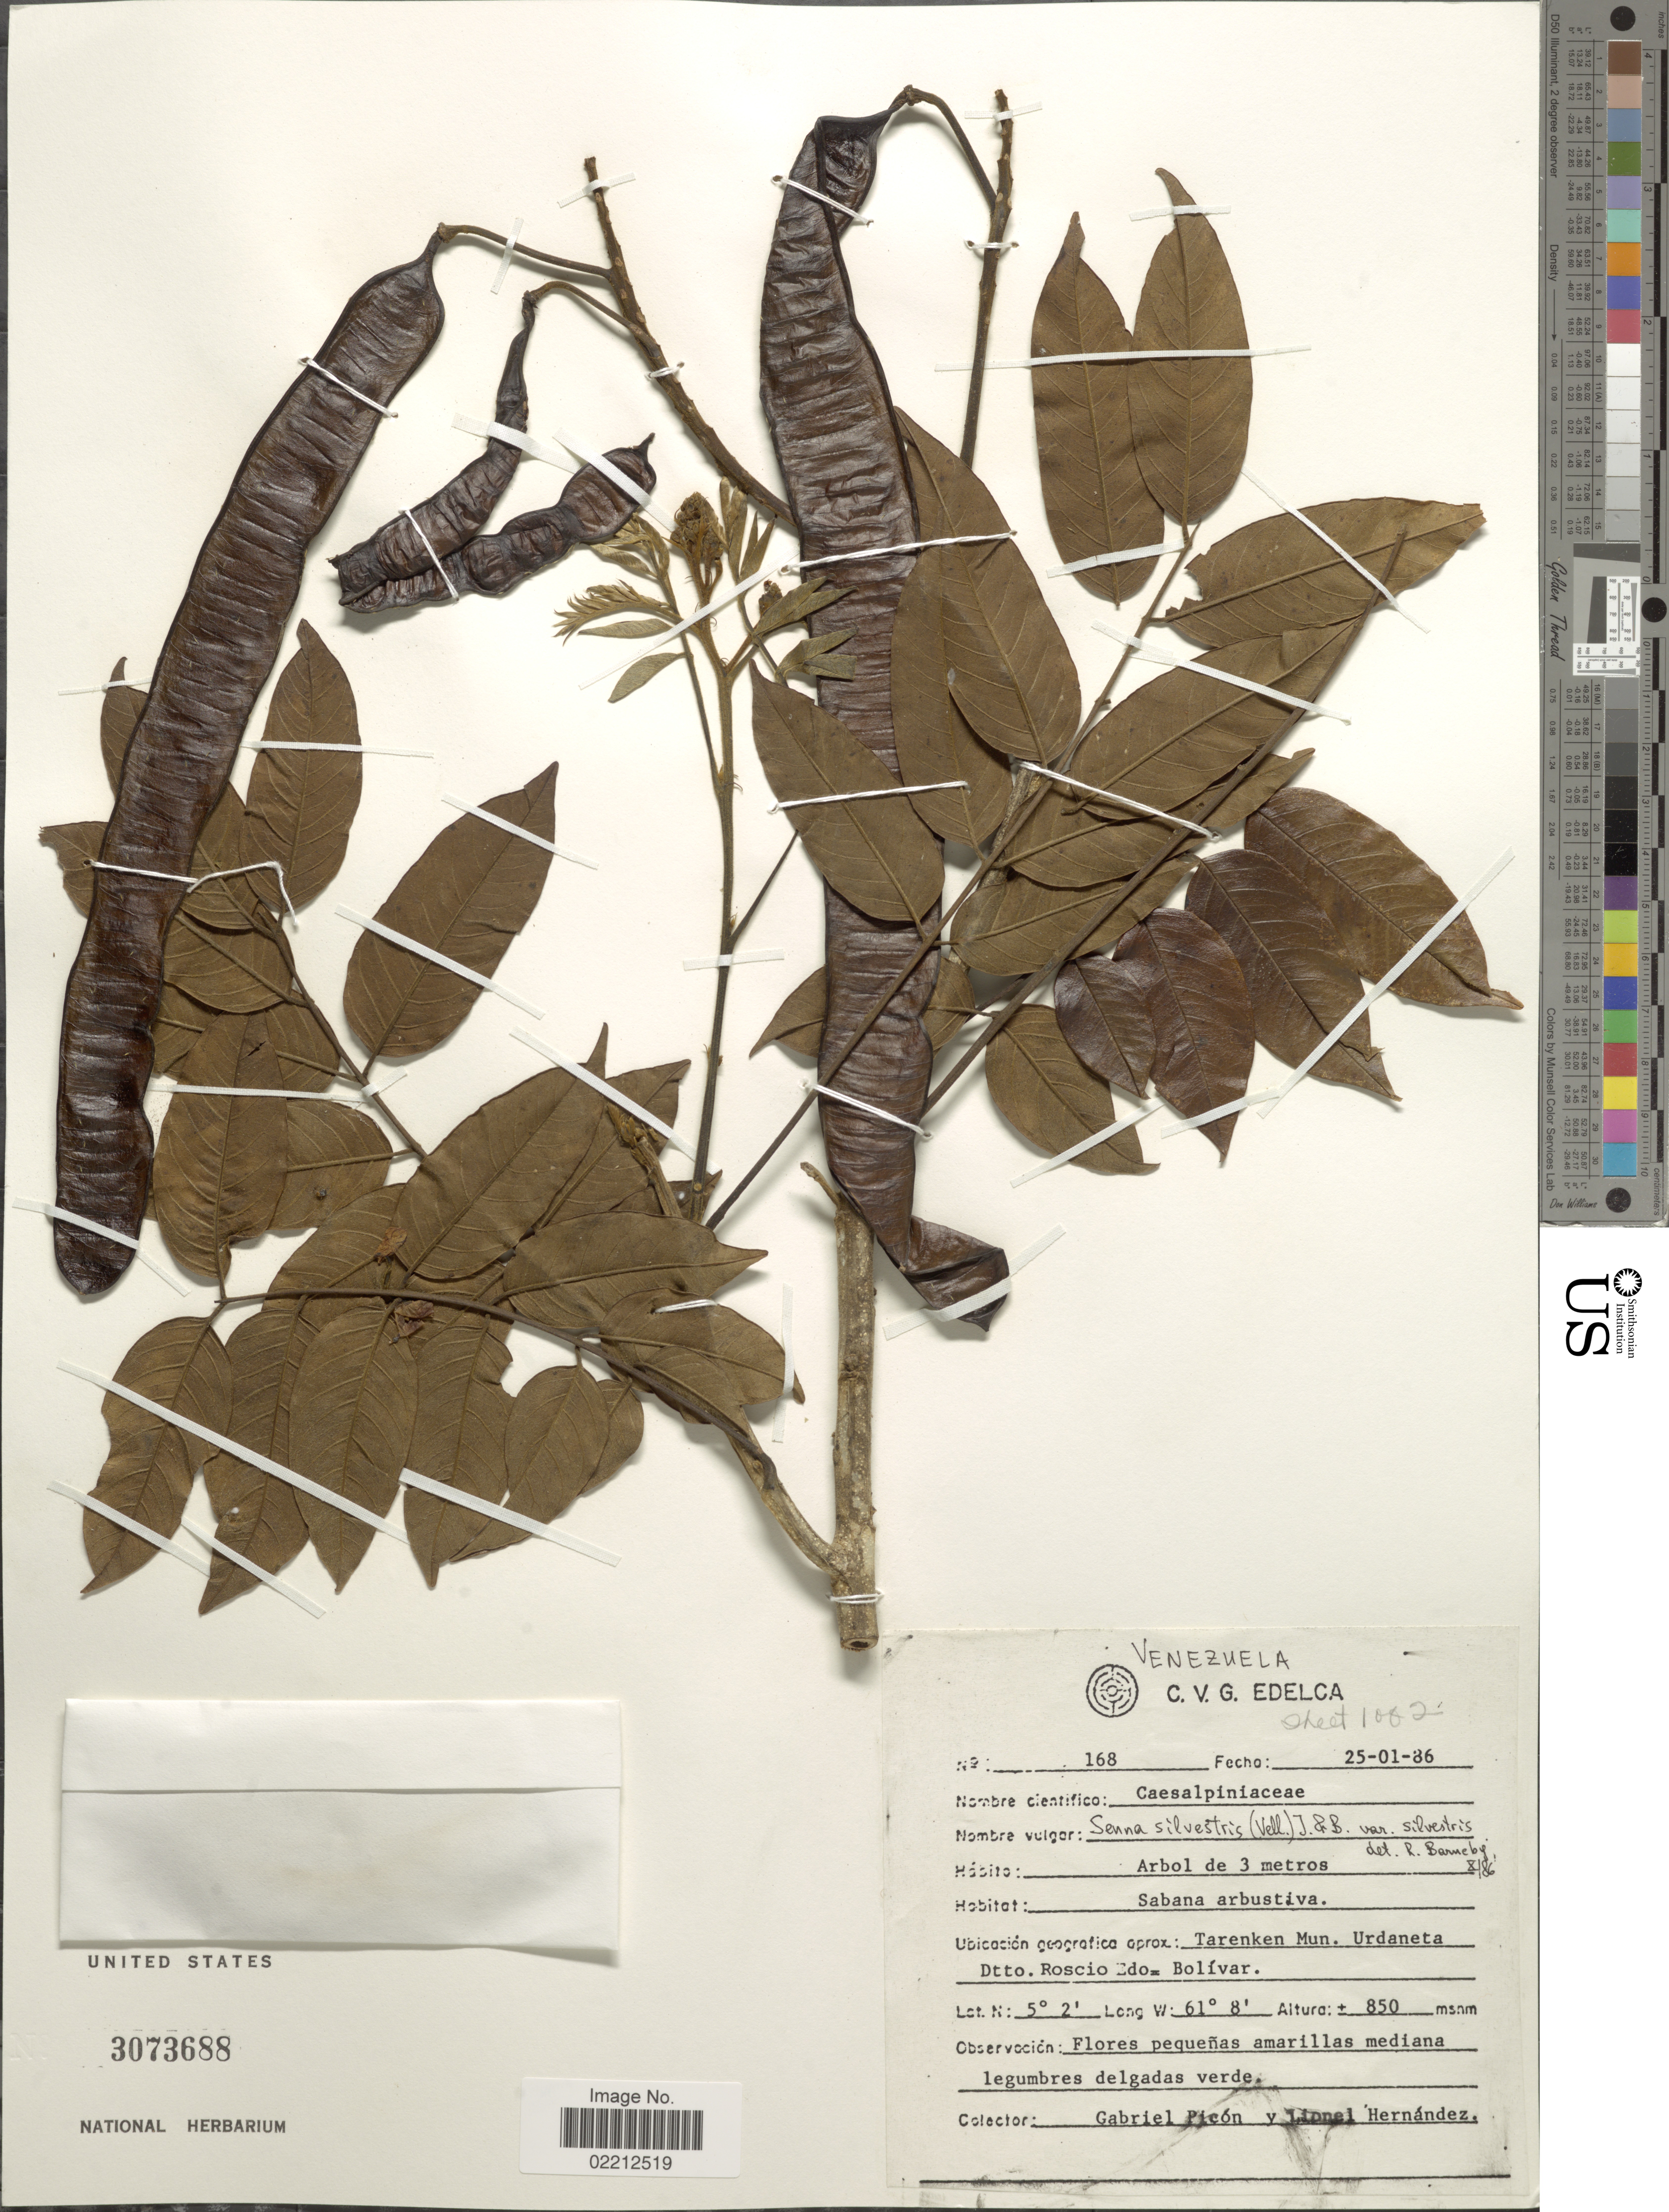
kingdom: Plantae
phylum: Tracheophyta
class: Magnoliopsida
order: Fabales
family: Fabaceae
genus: Senna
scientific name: Senna silvestris var. silvestris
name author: (Vell.) H.S. Irwin & Barneby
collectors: G. Picon & L. Hernández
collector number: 168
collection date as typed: Transcribed d/m/y: 25/1/86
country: Venezuela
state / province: Bolivar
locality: Tarenken Mun. Urdaneta Dtto. Roscio Edo=Bolivar.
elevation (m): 850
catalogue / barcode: US 3073688